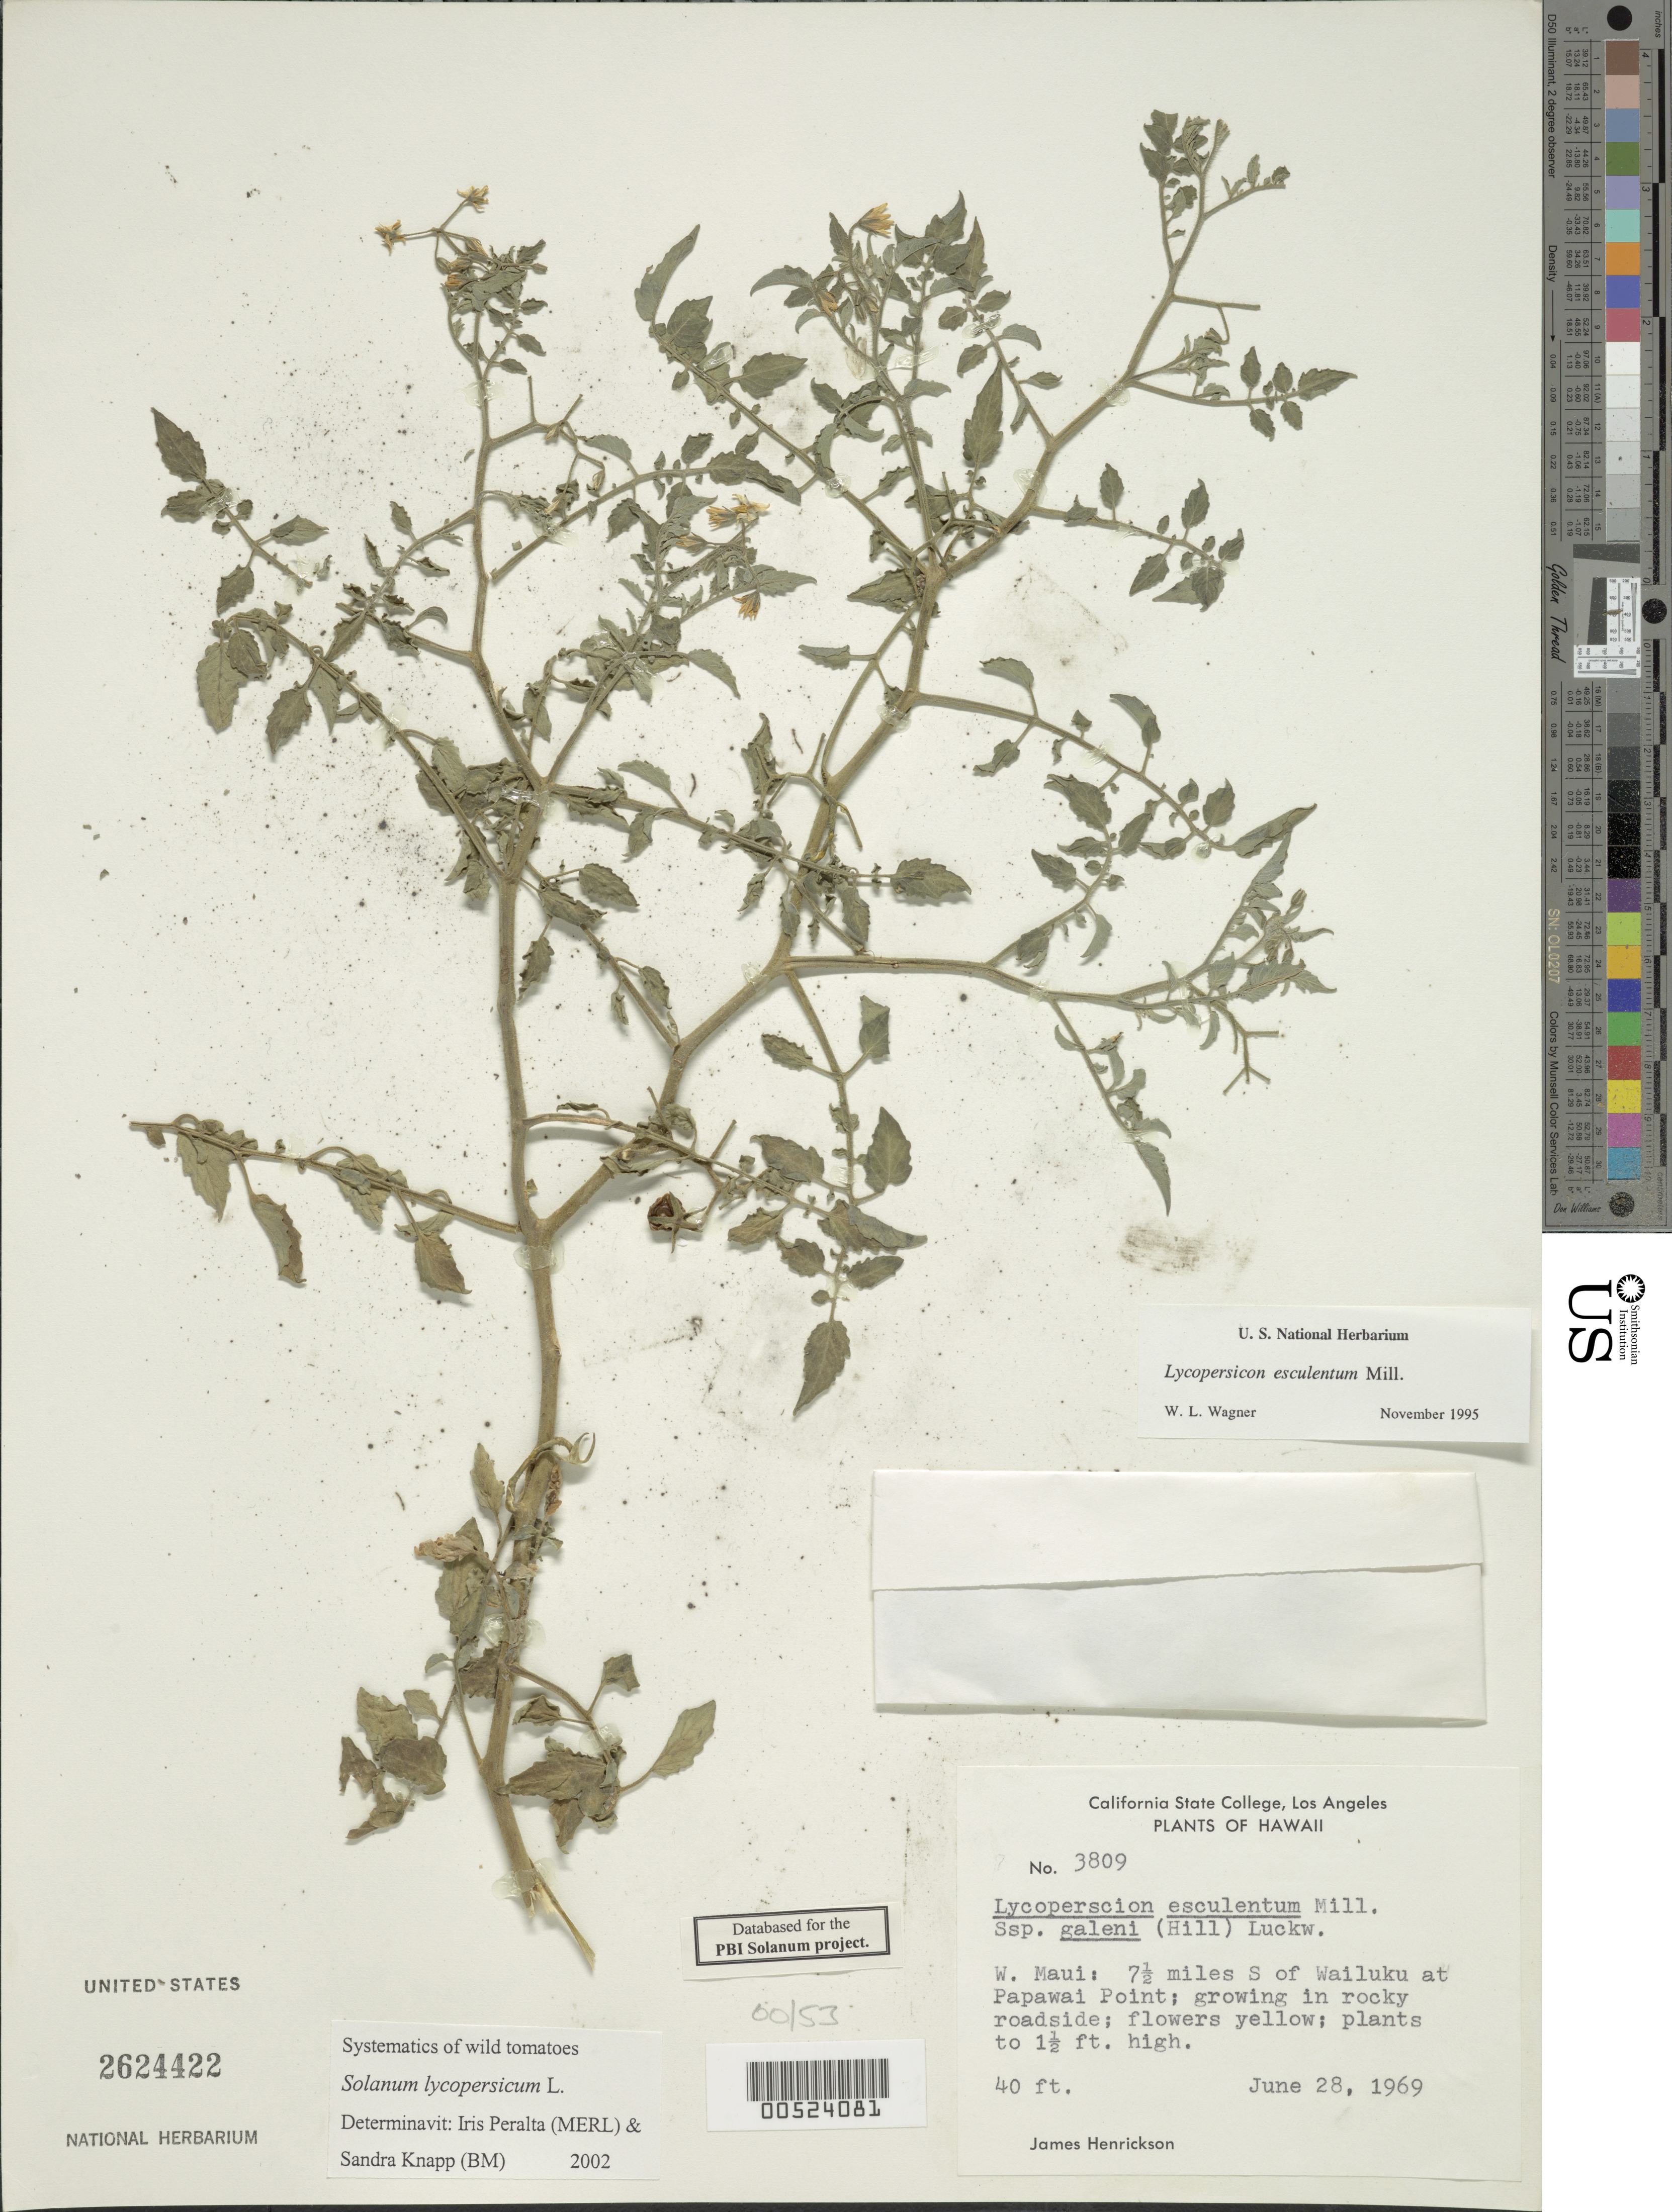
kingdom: Plantae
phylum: Tracheophyta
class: Magnoliopsida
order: Solanales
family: Solanaceae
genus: Solanum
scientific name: Solanum lycopersicum var. cerasiforme (Dunal) D.M. Spooner, G.J. Anderson & R.K. Jansen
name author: (Dunal) D.M. Spooner et al.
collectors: J. S. Henrickson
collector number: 3809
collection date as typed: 28 Jun 1969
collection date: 1969-06-28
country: United States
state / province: Hawaii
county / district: Maui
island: Maui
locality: W Maui, 7.5 mi S of Wailuku at Papawai Point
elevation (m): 12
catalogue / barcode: US 2624422